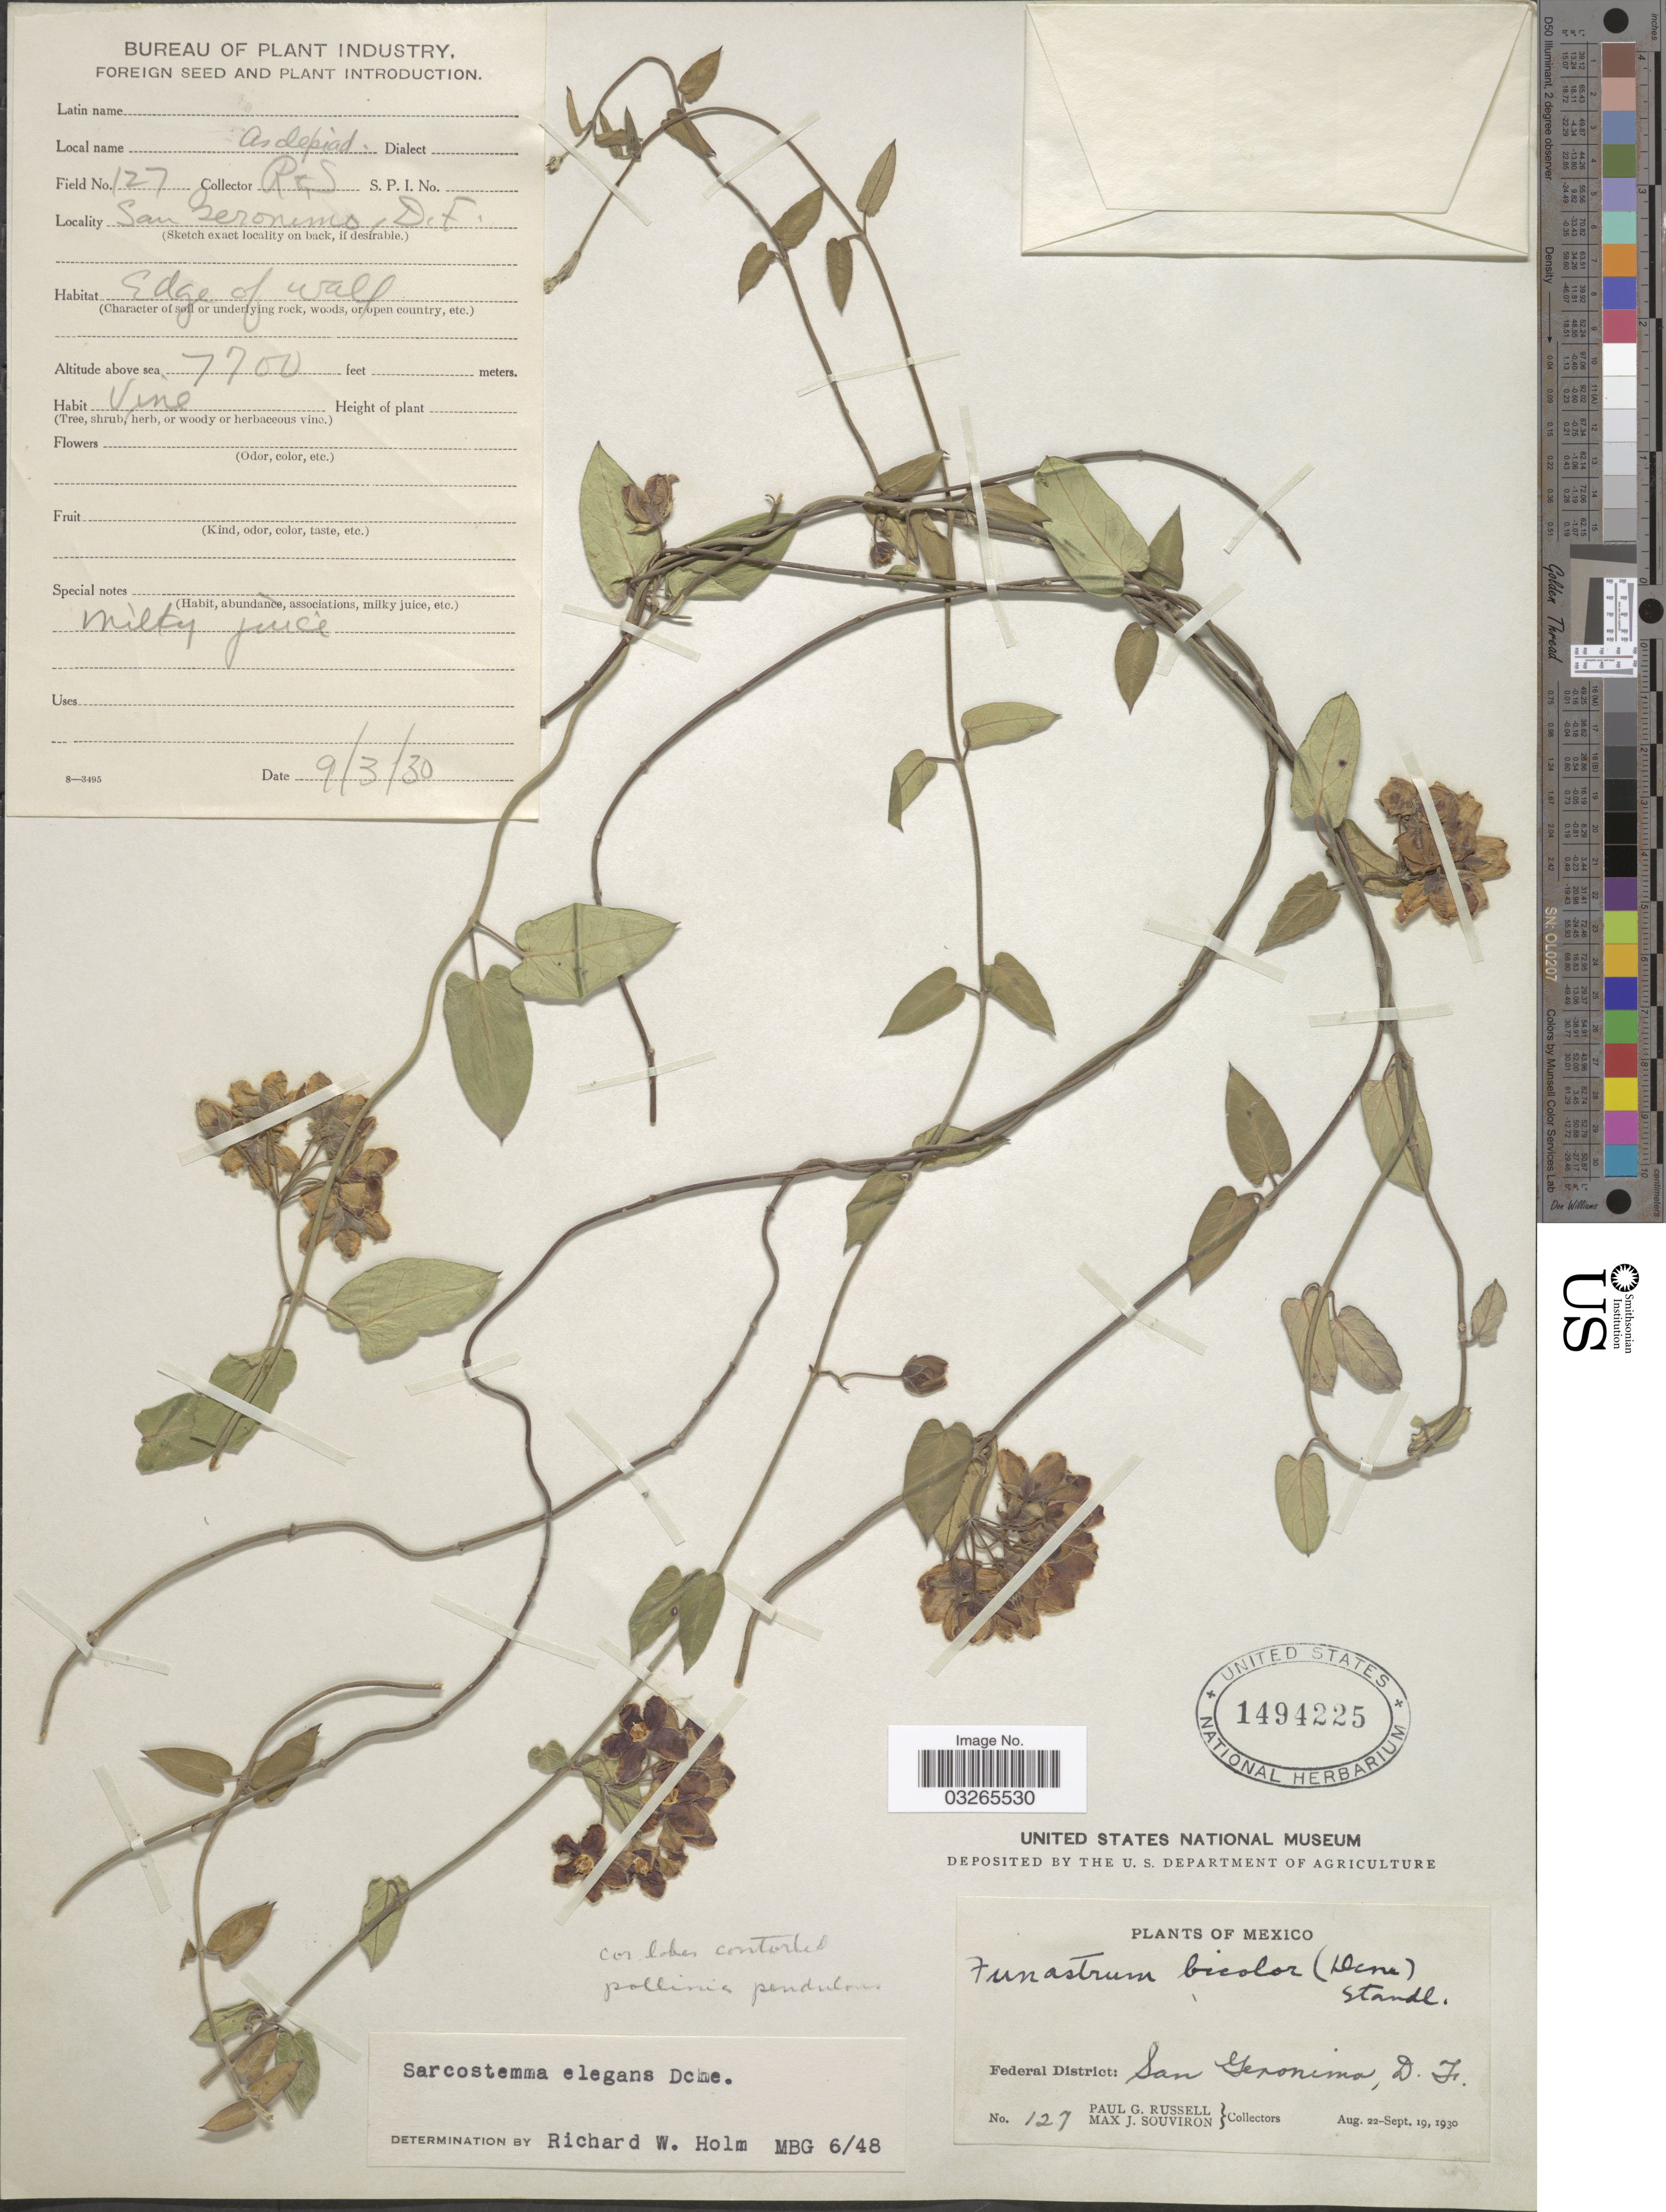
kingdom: Plantae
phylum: Tracheophyta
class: Magnoliopsida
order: Gentianales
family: Apocynaceae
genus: Sarcostemma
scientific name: Sarcostemma elegans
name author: Decne.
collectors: P. G. Russell & M. J. Souviron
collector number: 127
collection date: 1930-09-03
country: Mexico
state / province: Distrito Federal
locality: Federal District: San Geronimo, D.F.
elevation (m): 2347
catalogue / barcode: US 1494225